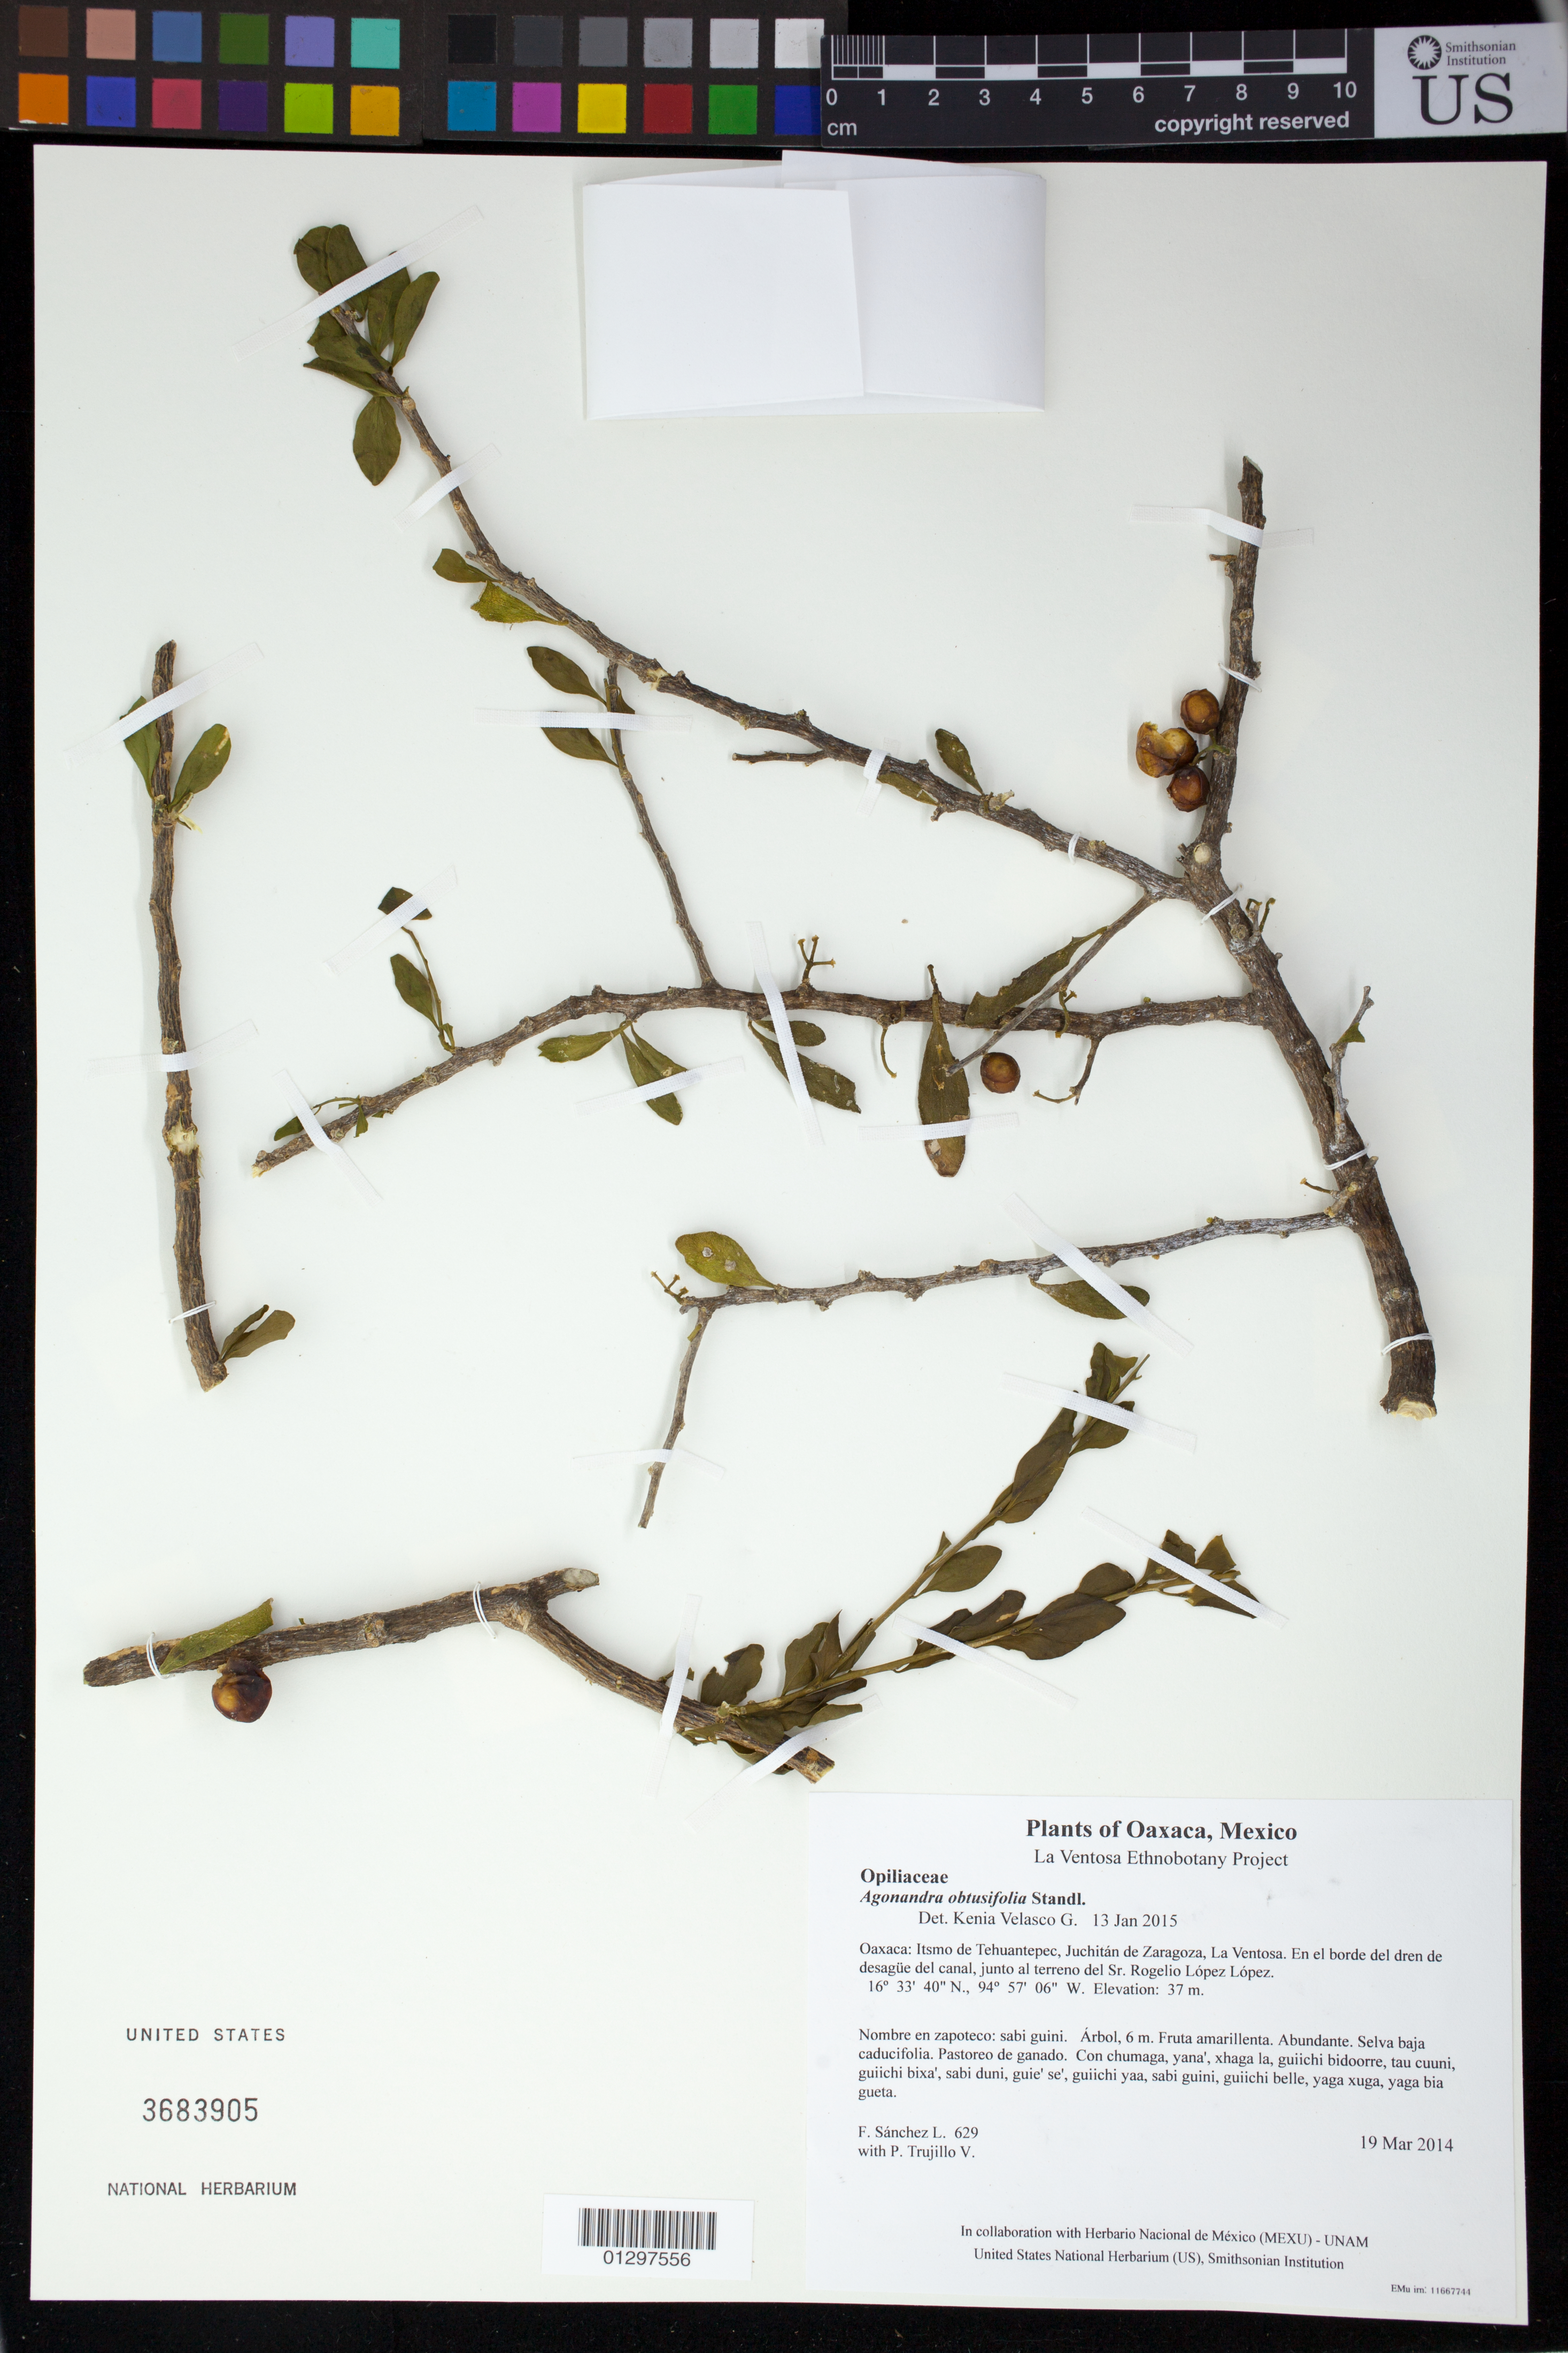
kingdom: Plantae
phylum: Tracheophyta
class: Magnoliopsida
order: Santalales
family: Opiliaceae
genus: Agonandra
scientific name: Agonandra obtusifolia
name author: Standl.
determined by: Velasco G., Kenia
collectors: F. Sánchez L. & P. Trujillo V.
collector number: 629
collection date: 2014-03-19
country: Mexico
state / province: Oaxaca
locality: Itsmo de Tehuantepec, Juchitán de Zaragoza, La Ventosa. En el borde del dren de desagüe del canal, junto al terreno del Sr. Rogelio López López.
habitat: Selva baja caducifolia. Pastoreo de ganado.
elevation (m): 37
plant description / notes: JEBOT, MEXU, SERO, SIPI, US; Yaga. 6 m. Cuaananaxhi naguchi gá. Stale.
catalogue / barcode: US 3683905